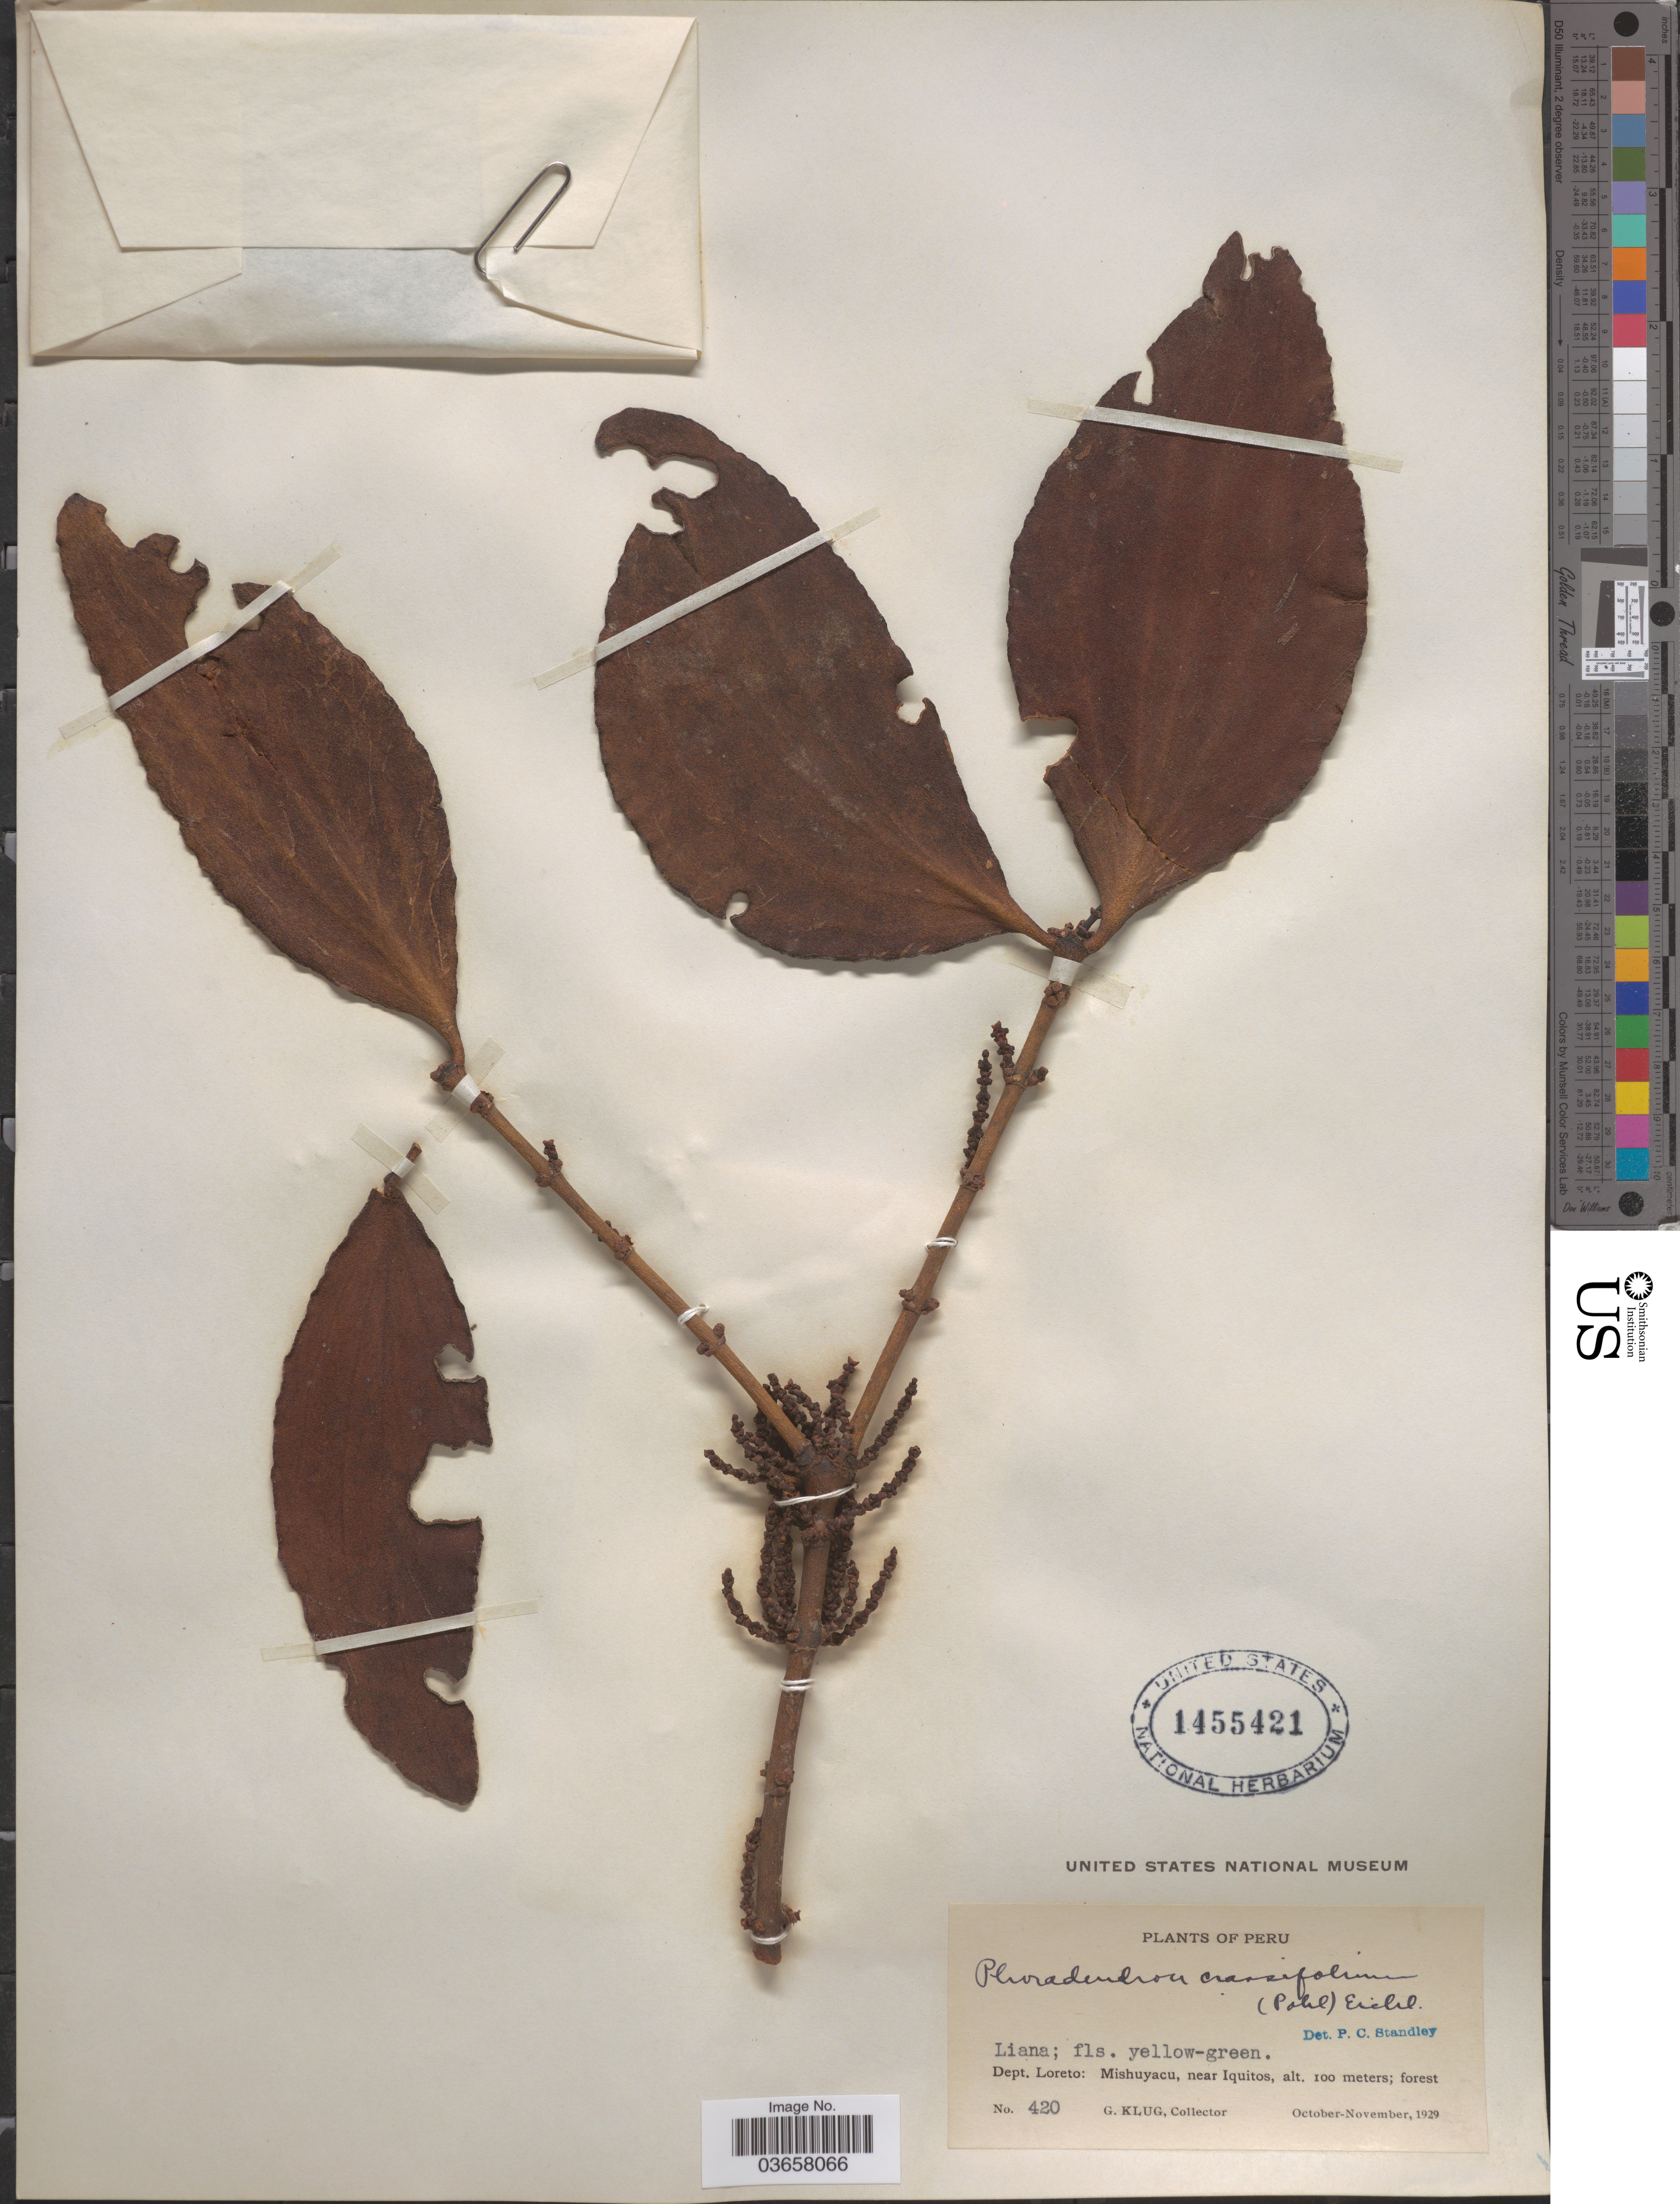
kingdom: Plantae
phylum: Tracheophyta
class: Magnoliopsida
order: Santalales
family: Viscaceae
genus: Phoradendron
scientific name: Phoradendron crassifolium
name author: (Pohl ex DC.) Eichler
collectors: G. Klug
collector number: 420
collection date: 1929-10/1929-11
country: Peru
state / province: Loreto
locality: Dept. Loreto: Mishuyacu, near Iquitos.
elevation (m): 100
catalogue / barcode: US 1455421